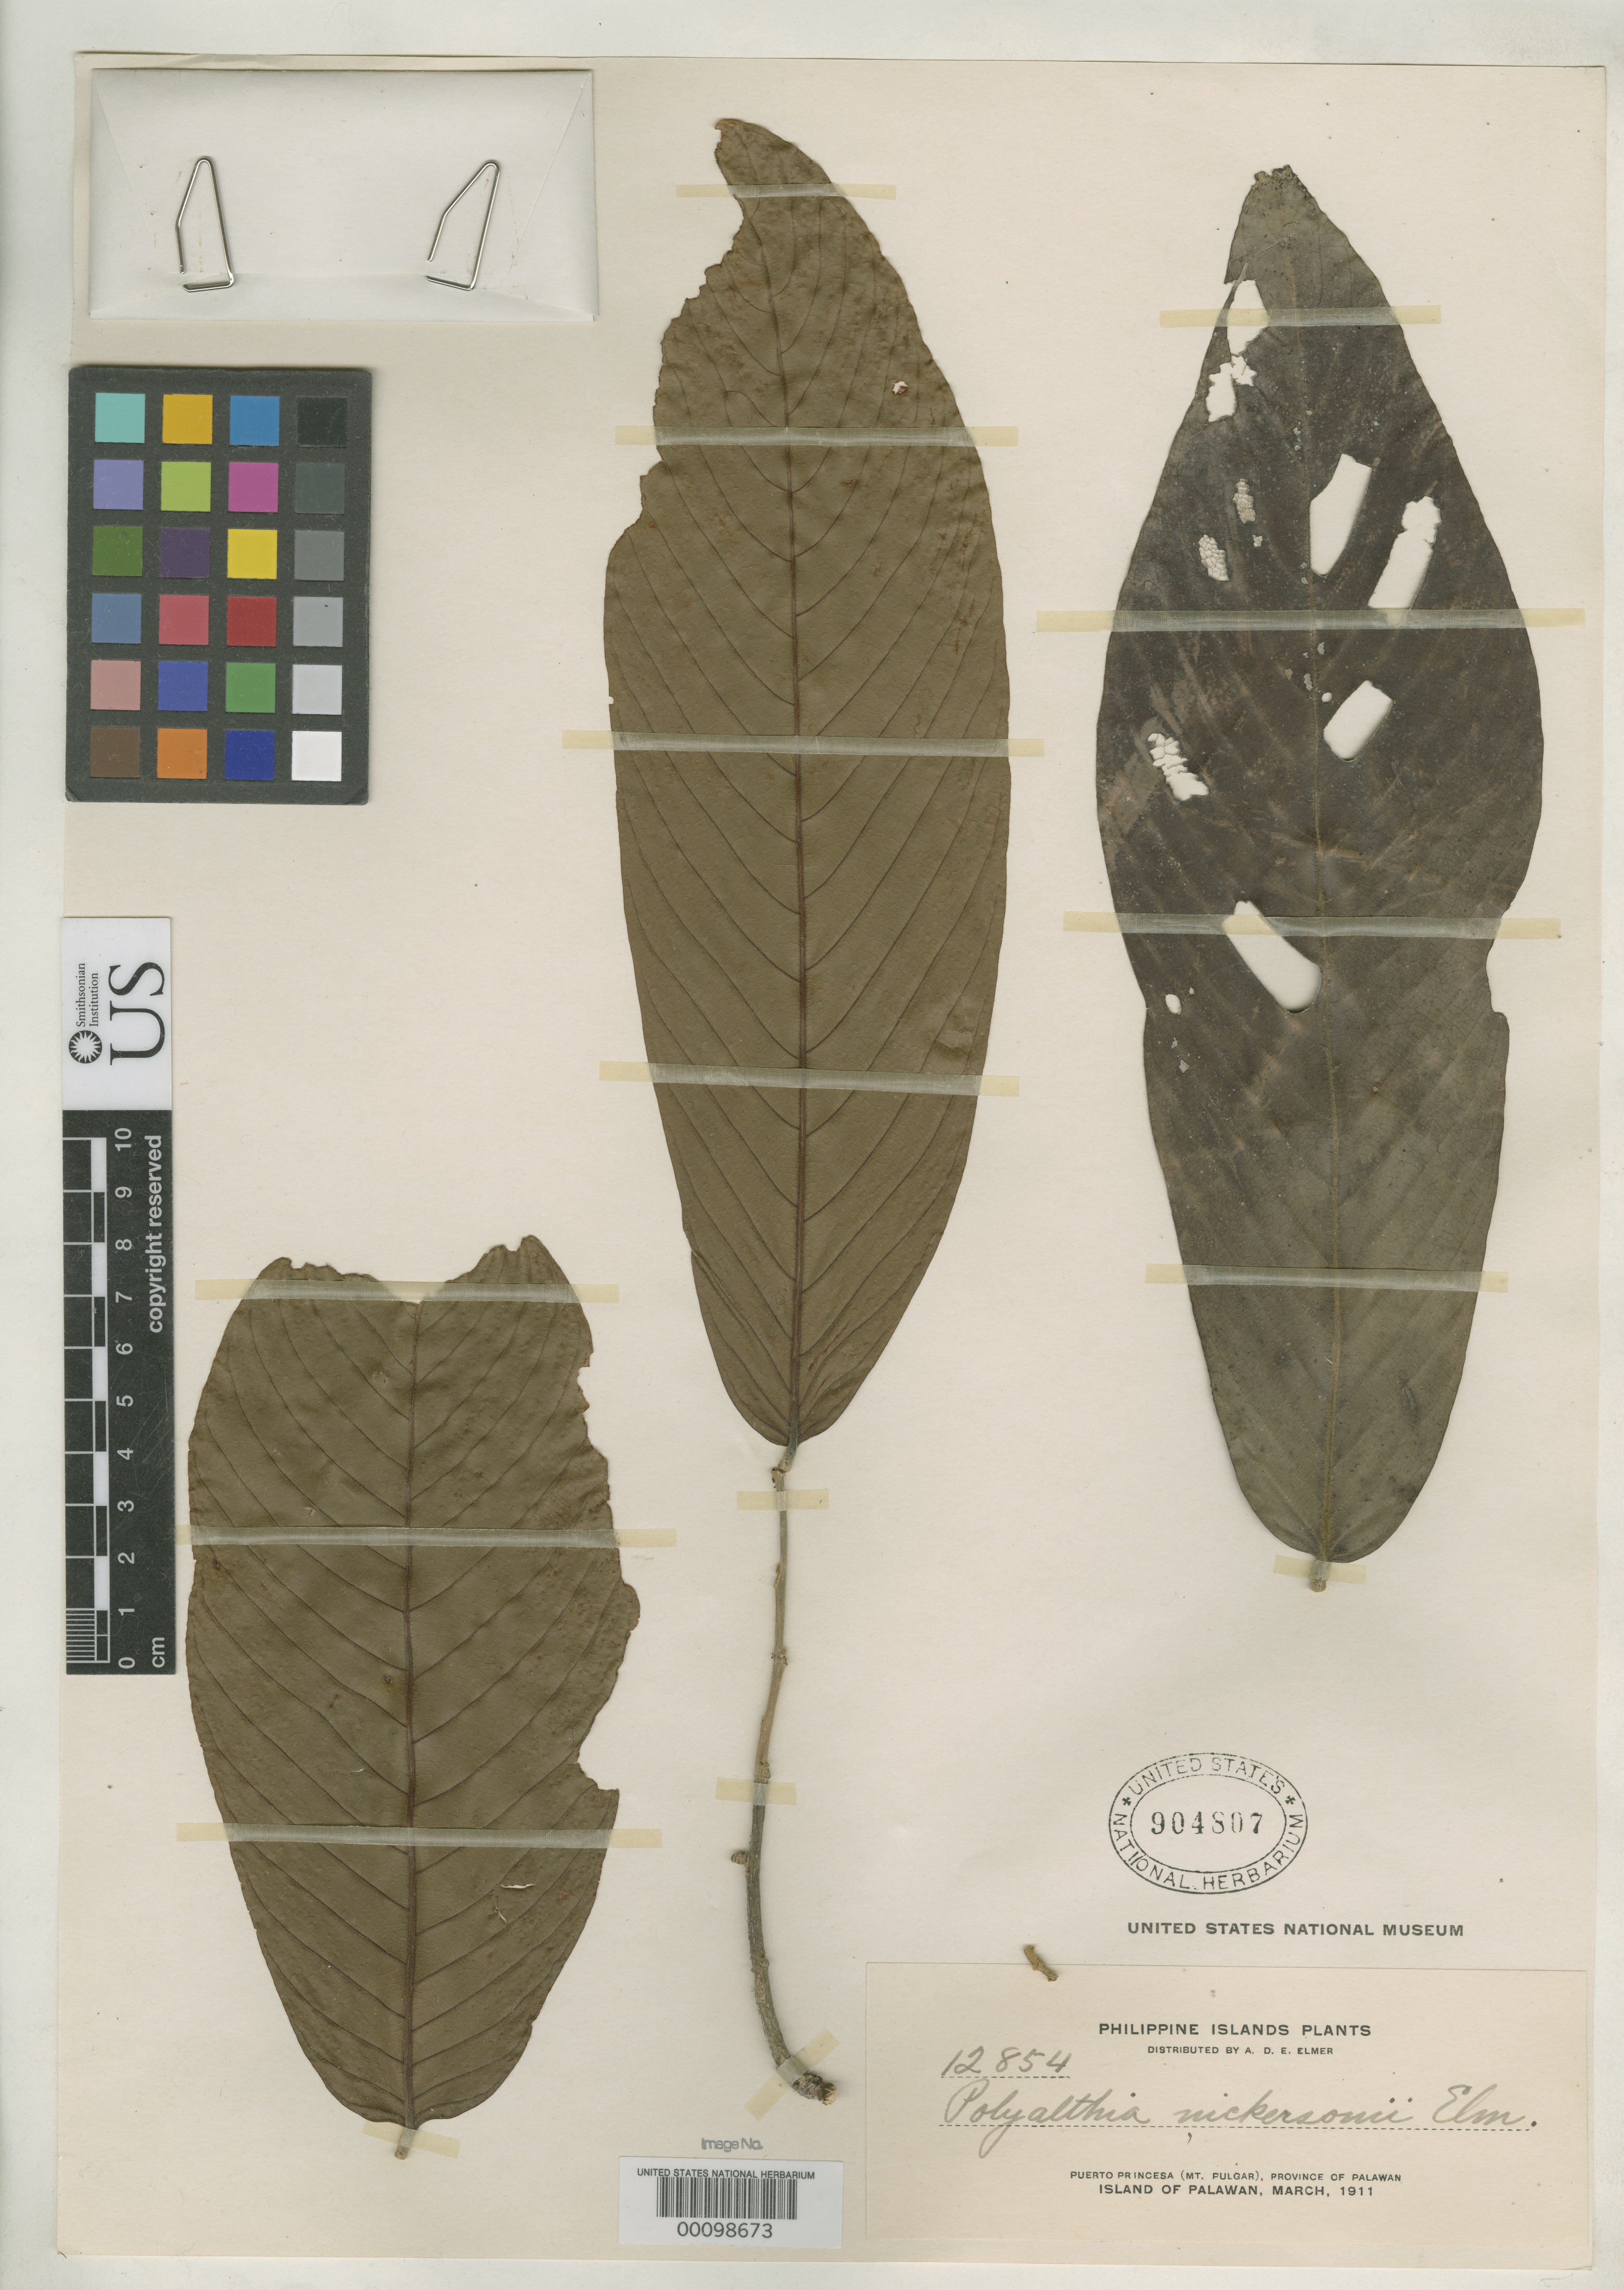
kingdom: Plantae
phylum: Tracheophyta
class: Magnoliopsida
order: Magnoliales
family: Annonaceae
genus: Polyalthia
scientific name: Polyalthia nickersonii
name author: Elmer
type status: Isotype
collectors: A. D. E. Elmer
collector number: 12854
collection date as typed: Mar 1911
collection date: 1911-03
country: Philippines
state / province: Mimaropa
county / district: Palawan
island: Palawan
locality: Puerto Princesa (Mt. Pulgar).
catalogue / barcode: US 904807